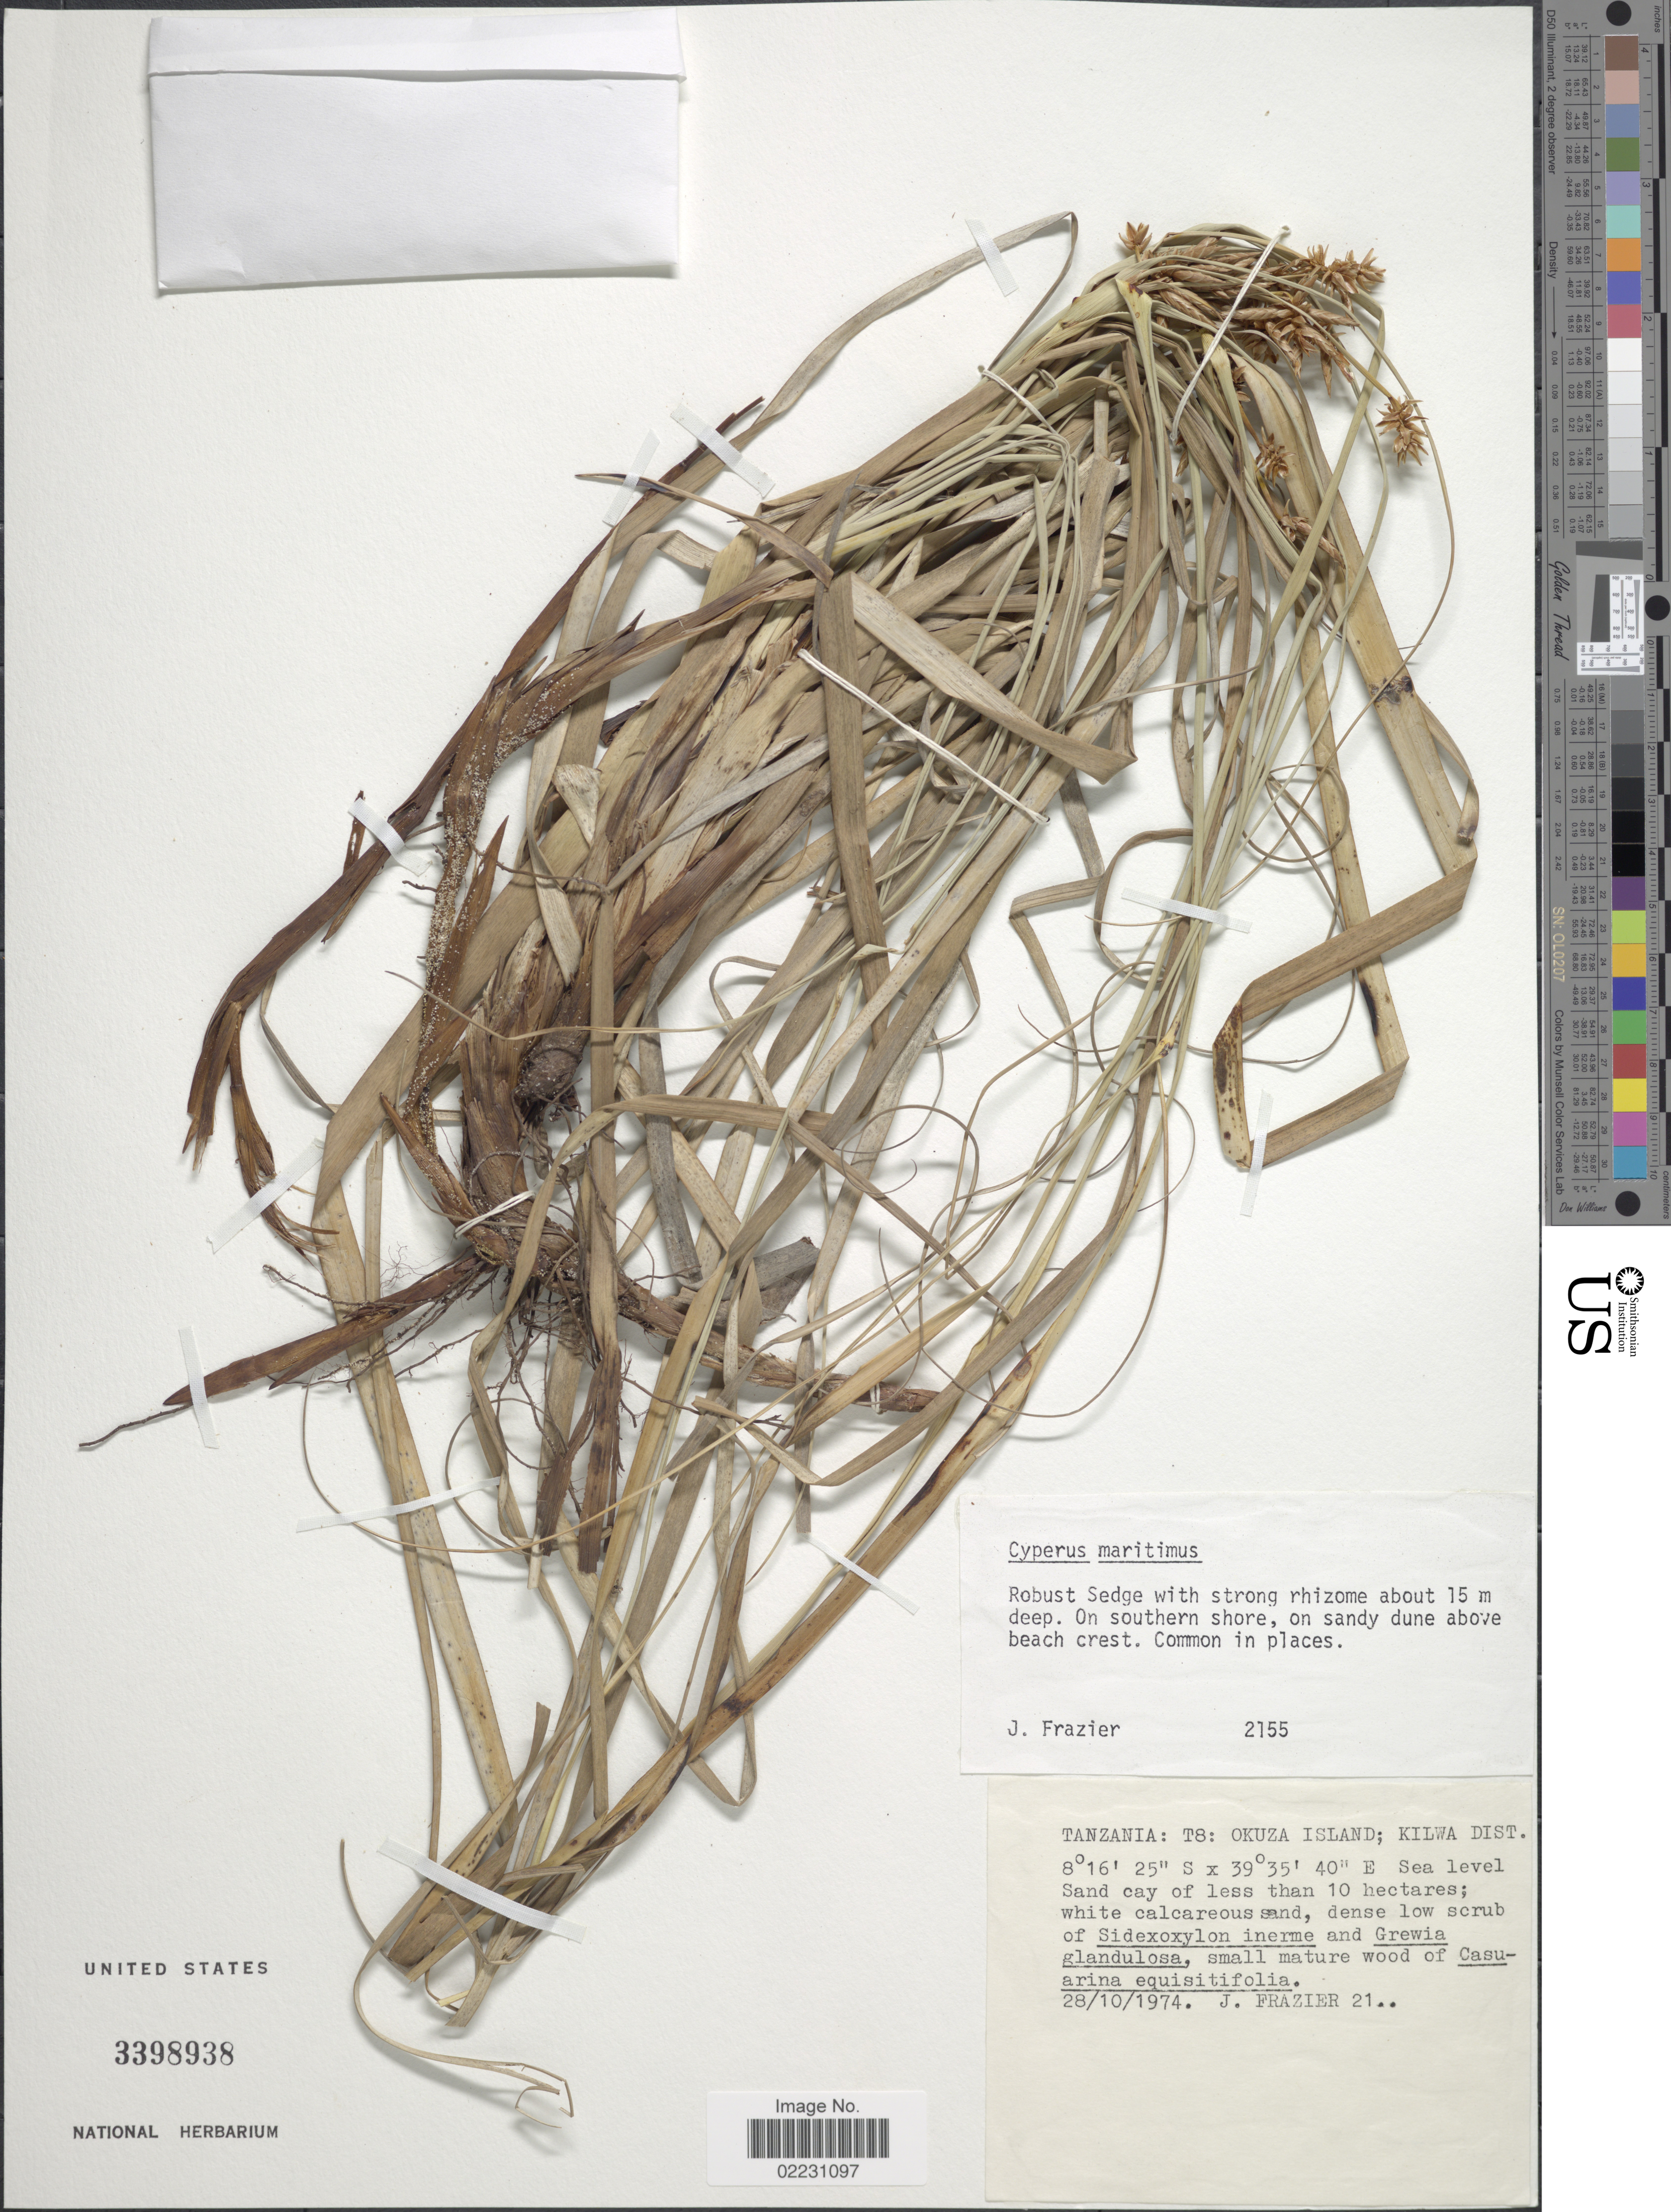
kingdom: Plantae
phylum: Tracheophyta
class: Liliopsida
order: Poales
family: Cyperaceae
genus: Cyperus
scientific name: Cyperus crassipes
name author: Vahl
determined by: Strong, Mark T., (BOT), Smithsonian Institution - National Museum of Natural History (UNITED STATES)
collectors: J. Frazier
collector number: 21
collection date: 1974-10-28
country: Tanzania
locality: Tanzania: T8: Okuza Island; Kilwa Dist.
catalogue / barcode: US 3398938